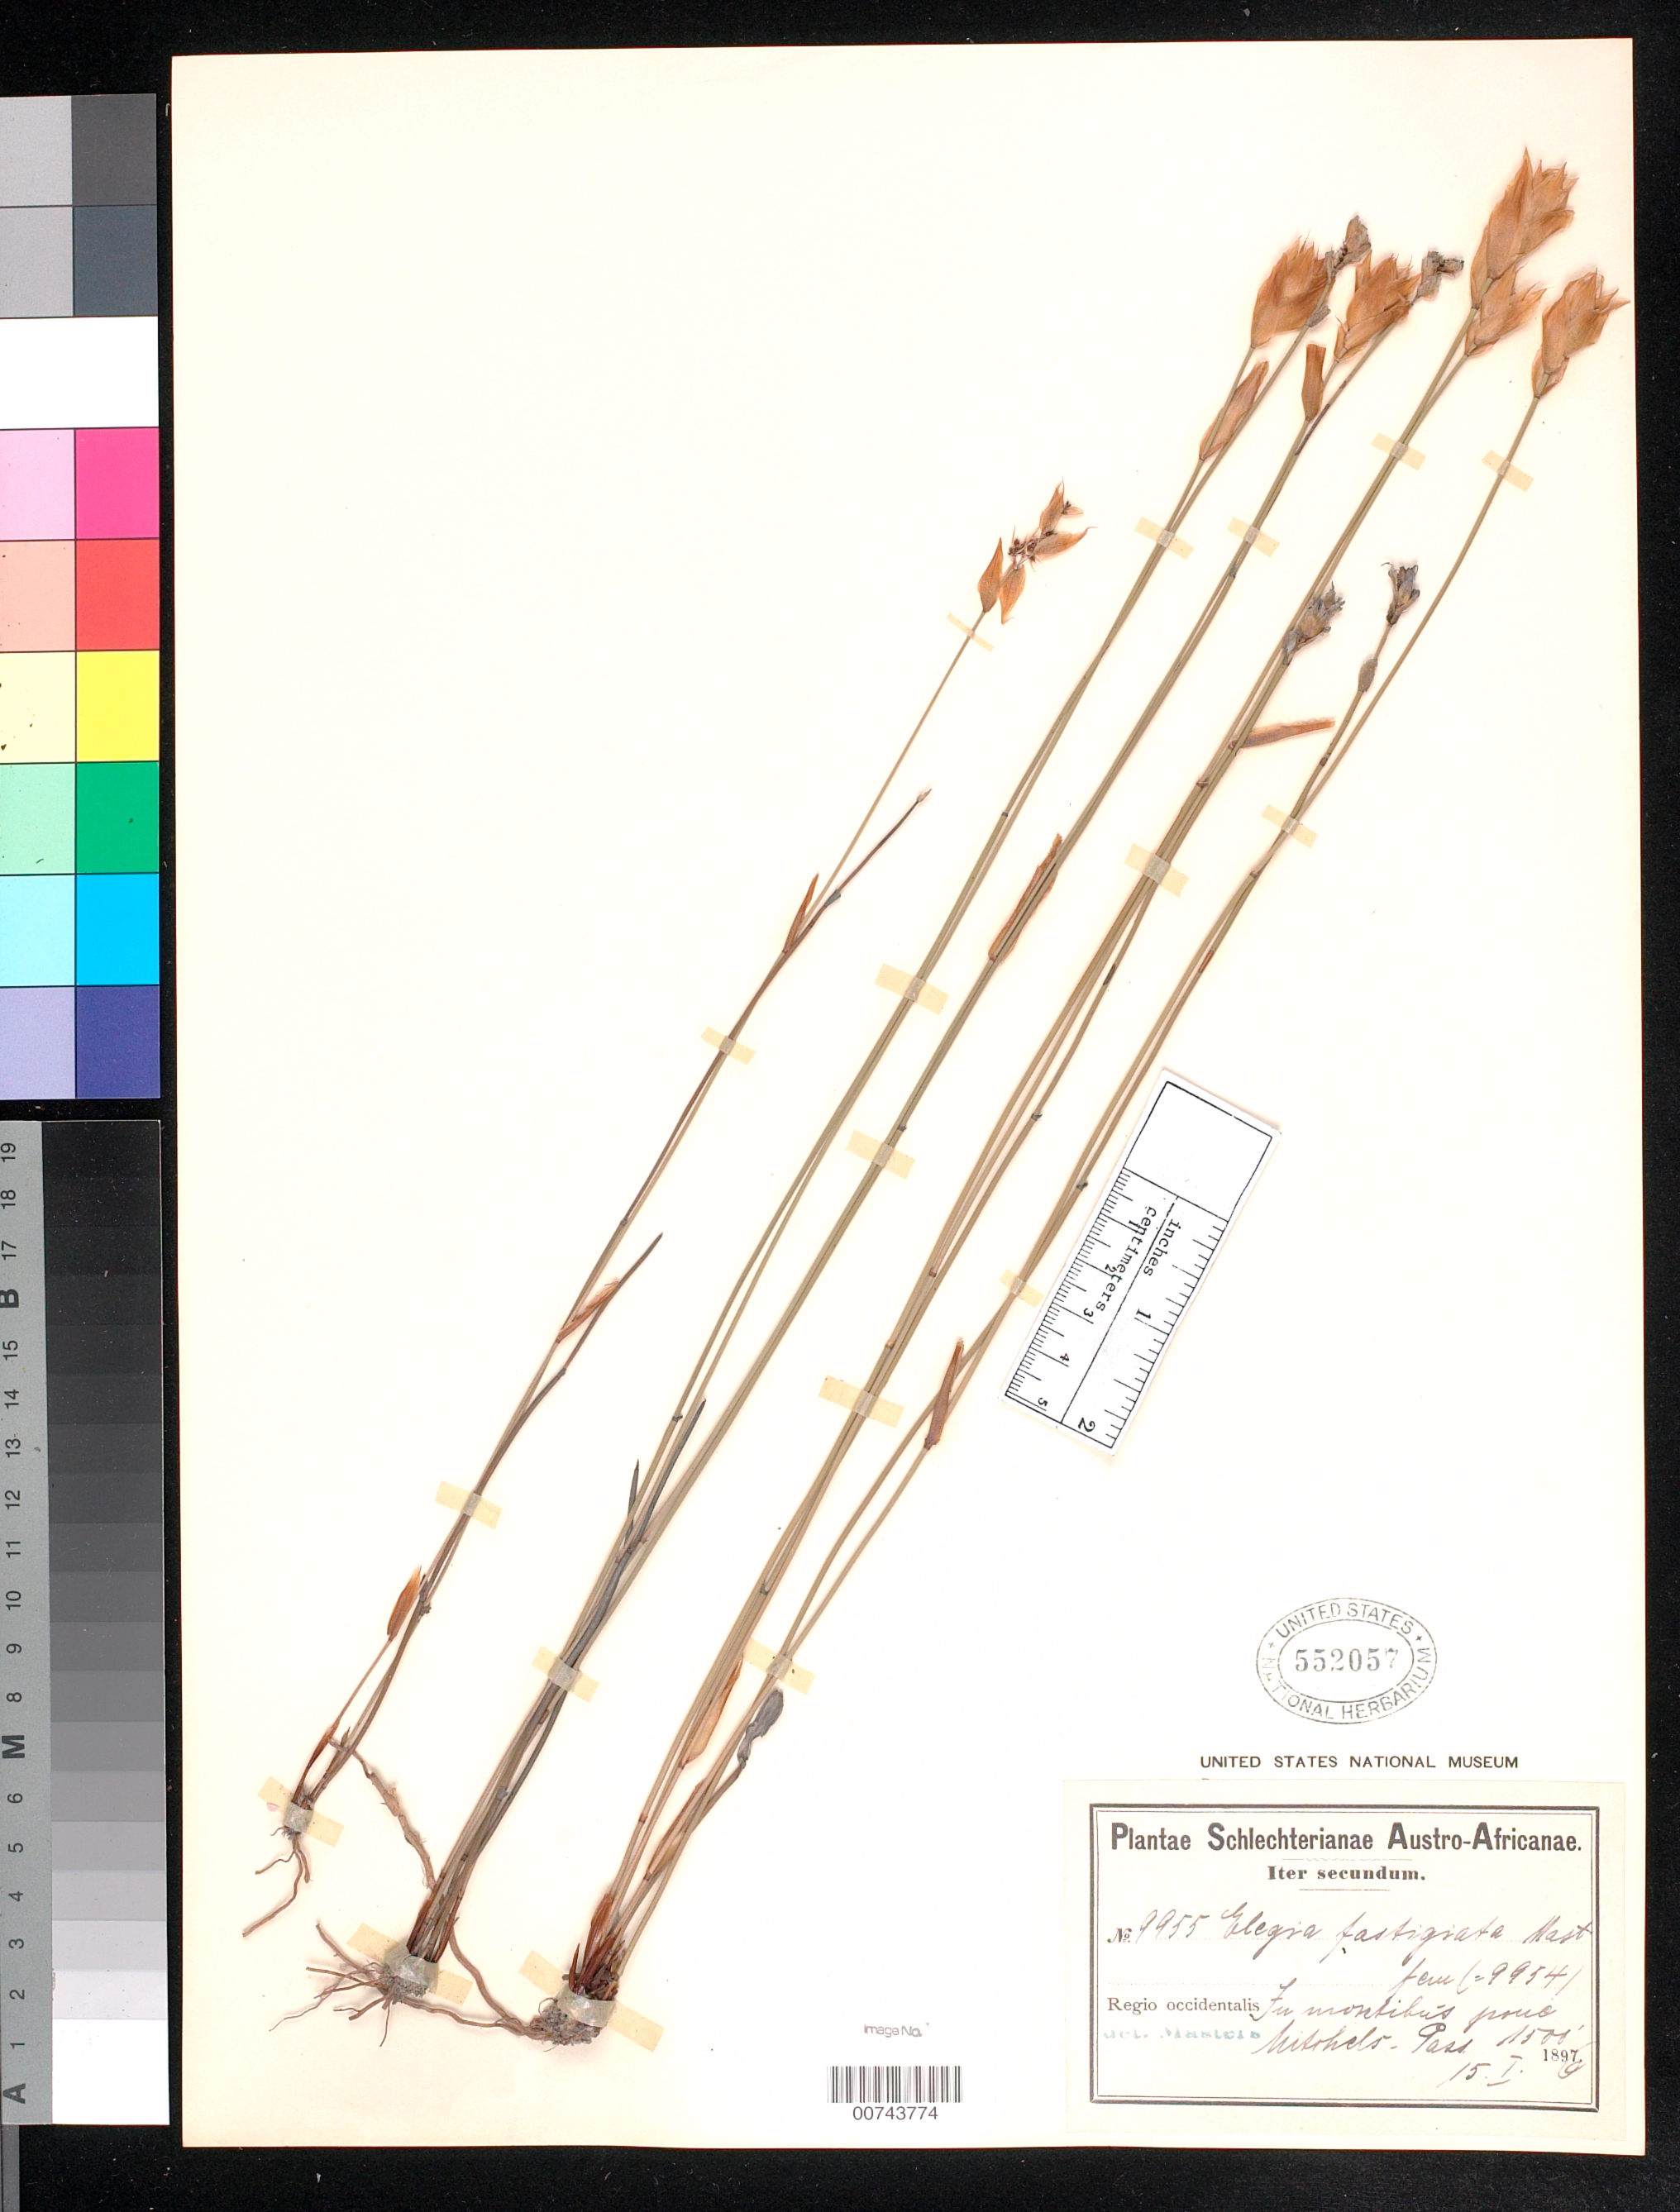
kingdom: Plantae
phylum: Tracheophyta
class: Liliopsida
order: Poales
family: Restionaceae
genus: Elegia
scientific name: Elegia fastigiata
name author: Mast.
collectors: F. R. R. Schlechter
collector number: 9955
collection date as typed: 15 Jan 1896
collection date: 1896-01-15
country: South Africa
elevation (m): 457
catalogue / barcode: US 552057